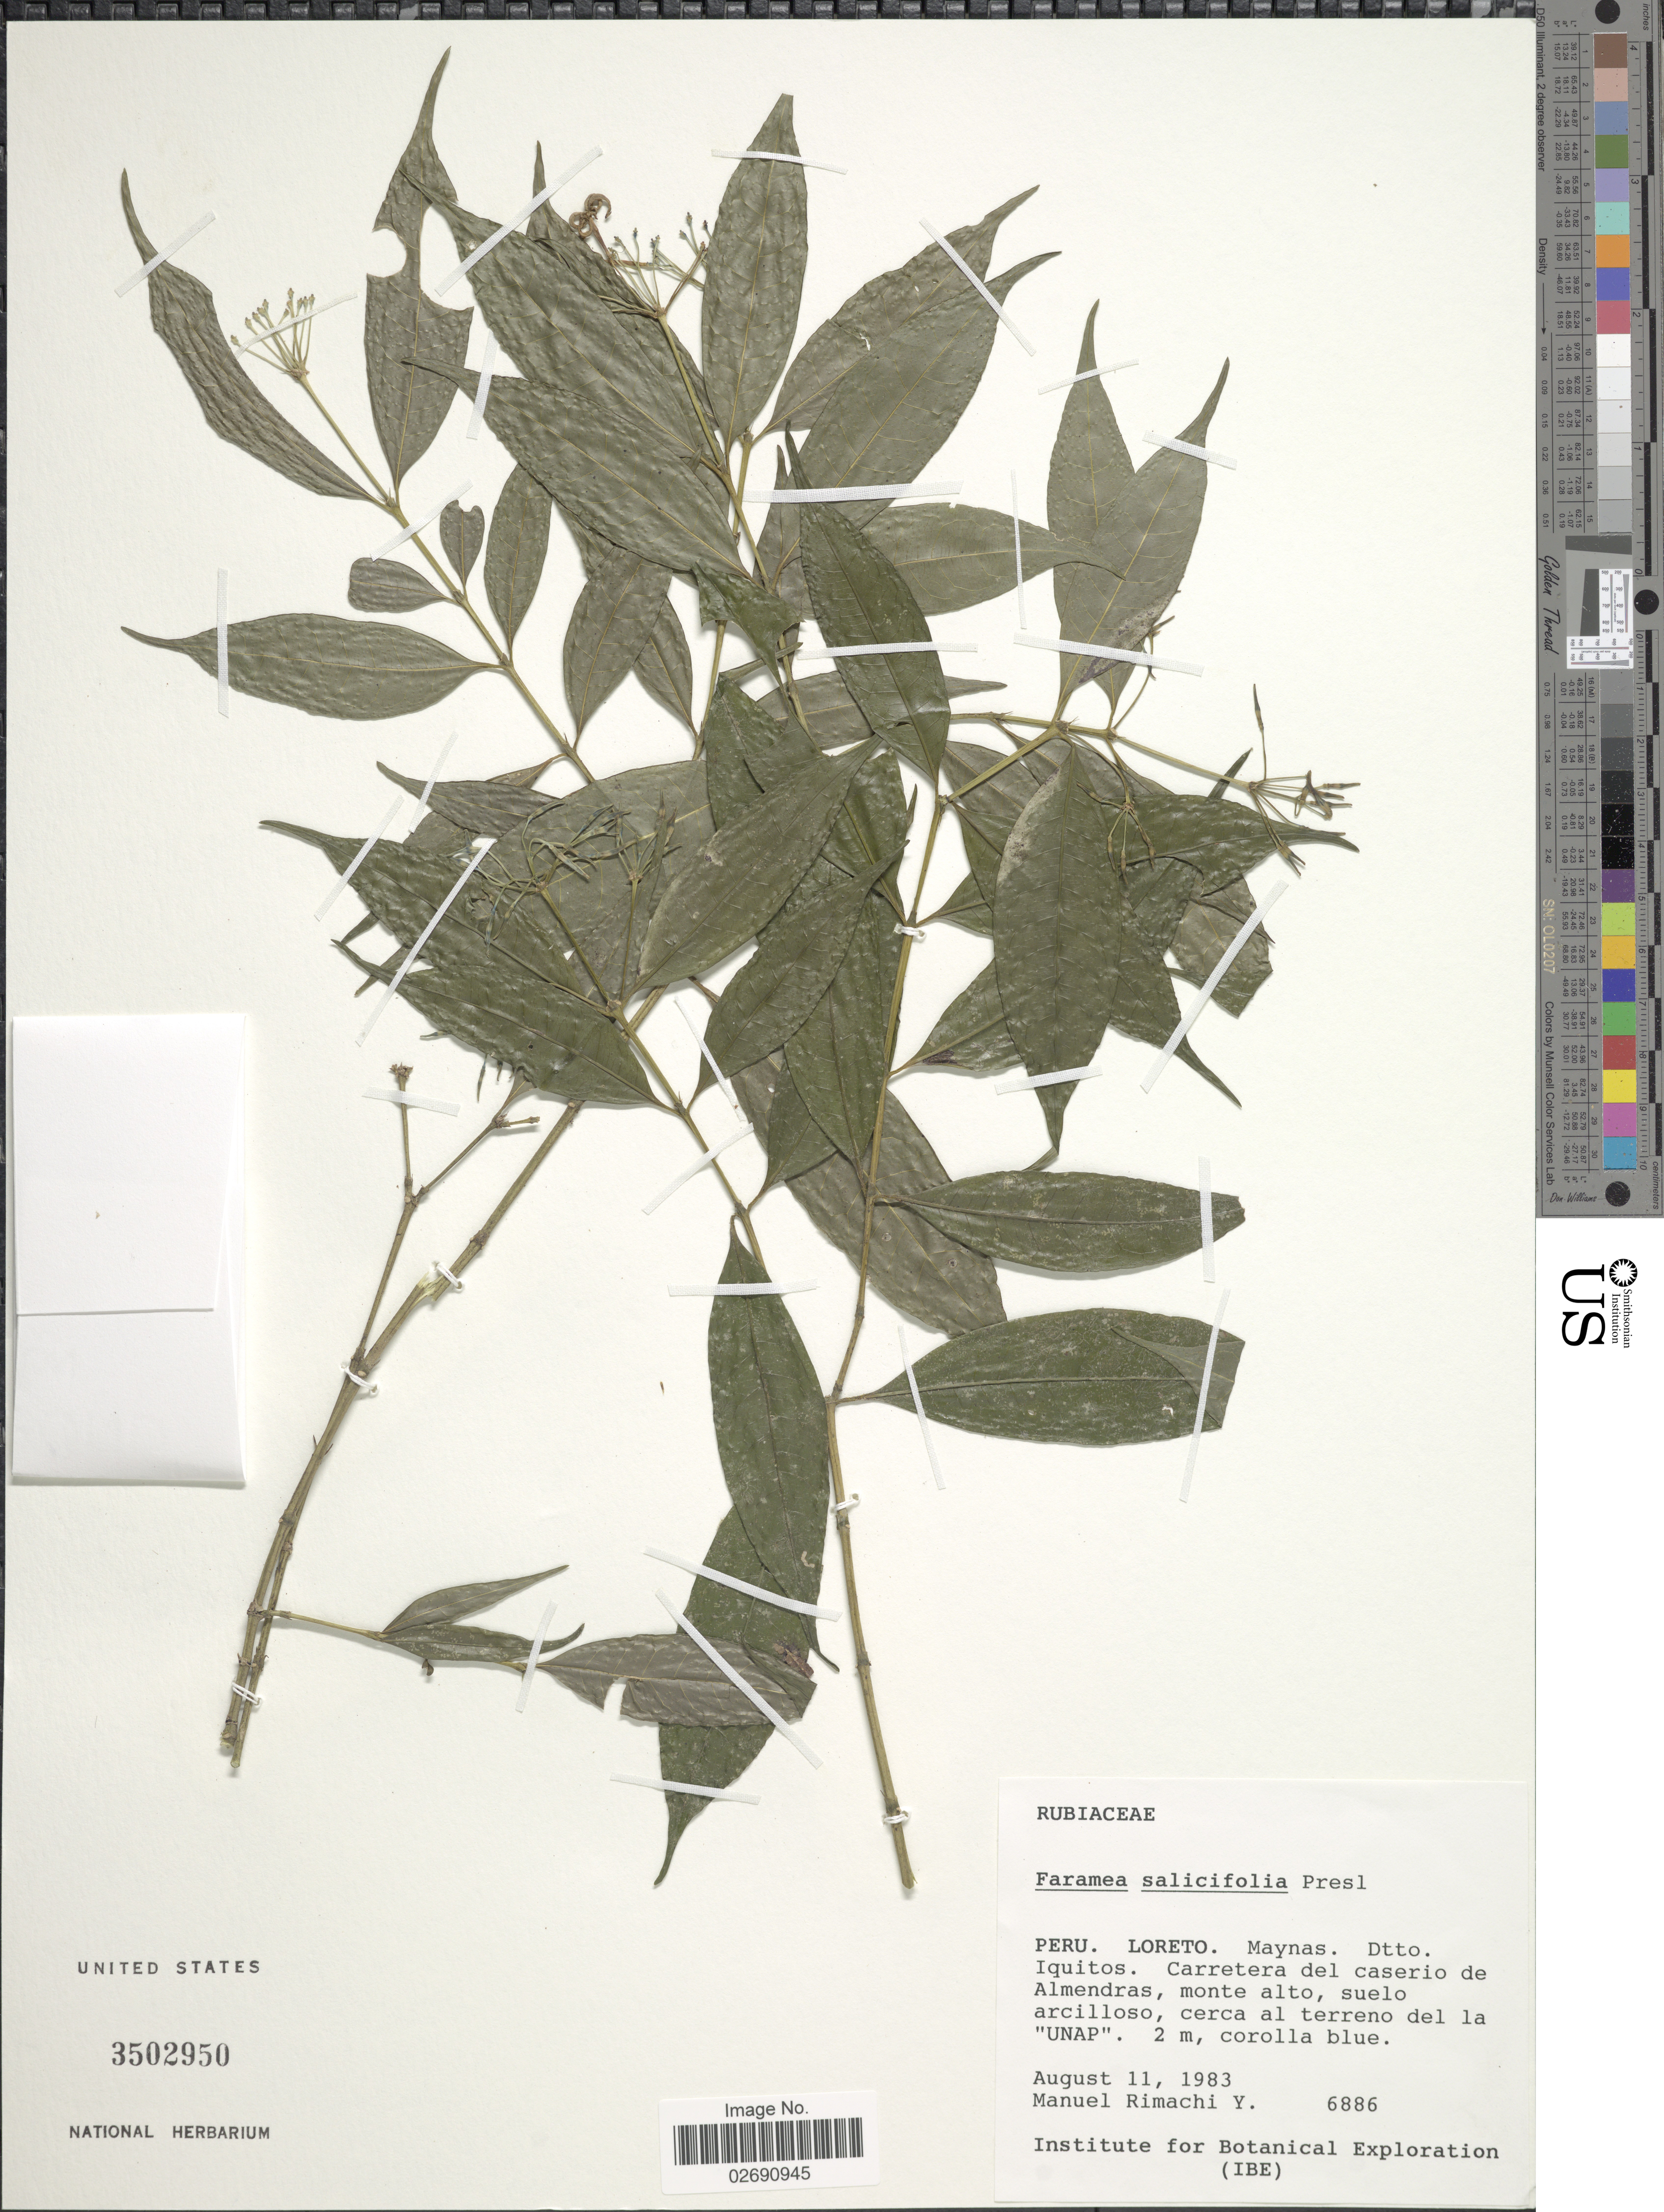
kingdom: Plantae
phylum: Tracheophyta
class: Magnoliopsida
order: Gentianales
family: Rubiaceae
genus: Faramea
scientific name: Faramea salicifolia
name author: C. Presl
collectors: M. Rimachi Y.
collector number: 6886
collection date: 1983-08-11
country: Peru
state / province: Loreto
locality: Maynas. Dtto. iquitos. Carretera del caserio de Almendras, monte alto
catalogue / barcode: US 3502950